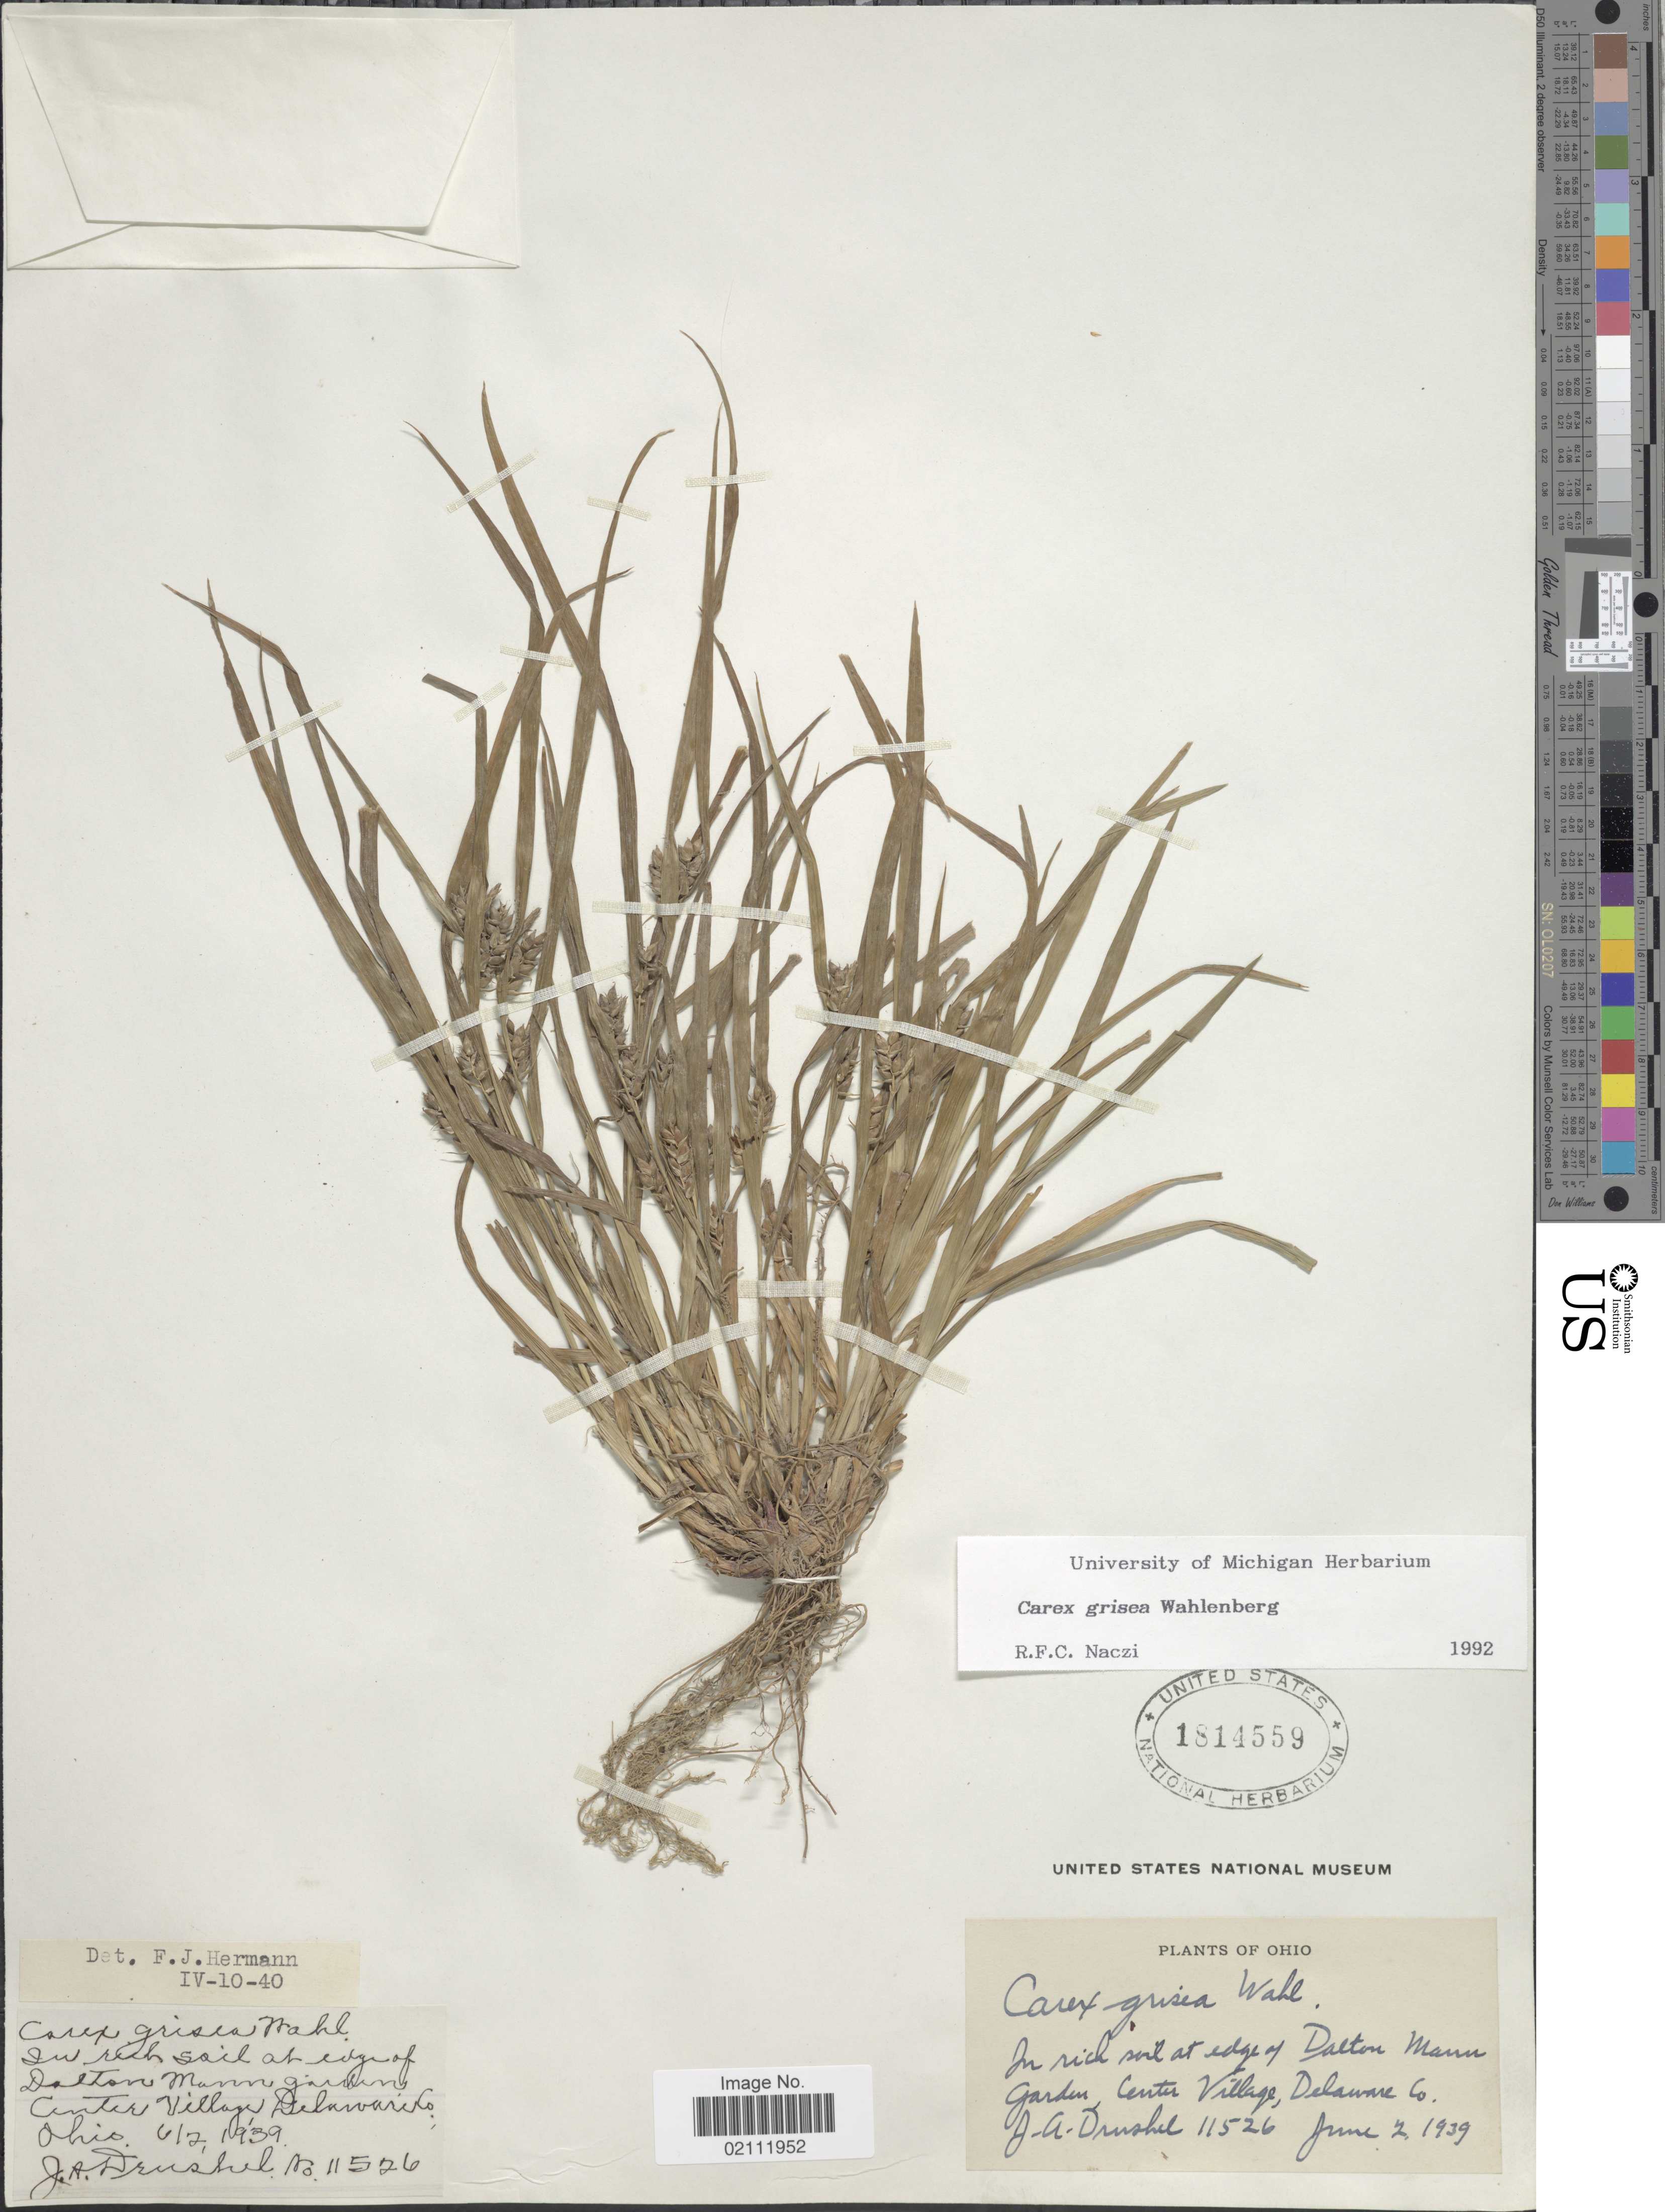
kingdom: Plantae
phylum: Tracheophyta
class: Liliopsida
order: Poales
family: Cyperaceae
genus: Carex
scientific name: Carex grisea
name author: Wahlenb.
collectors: J. A. Drushel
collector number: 11526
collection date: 1939-06-02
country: United States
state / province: Ohio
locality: In rich soil at edge of Dalton Mann Garden, Center Village, Delaware Co.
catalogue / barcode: US 1814559